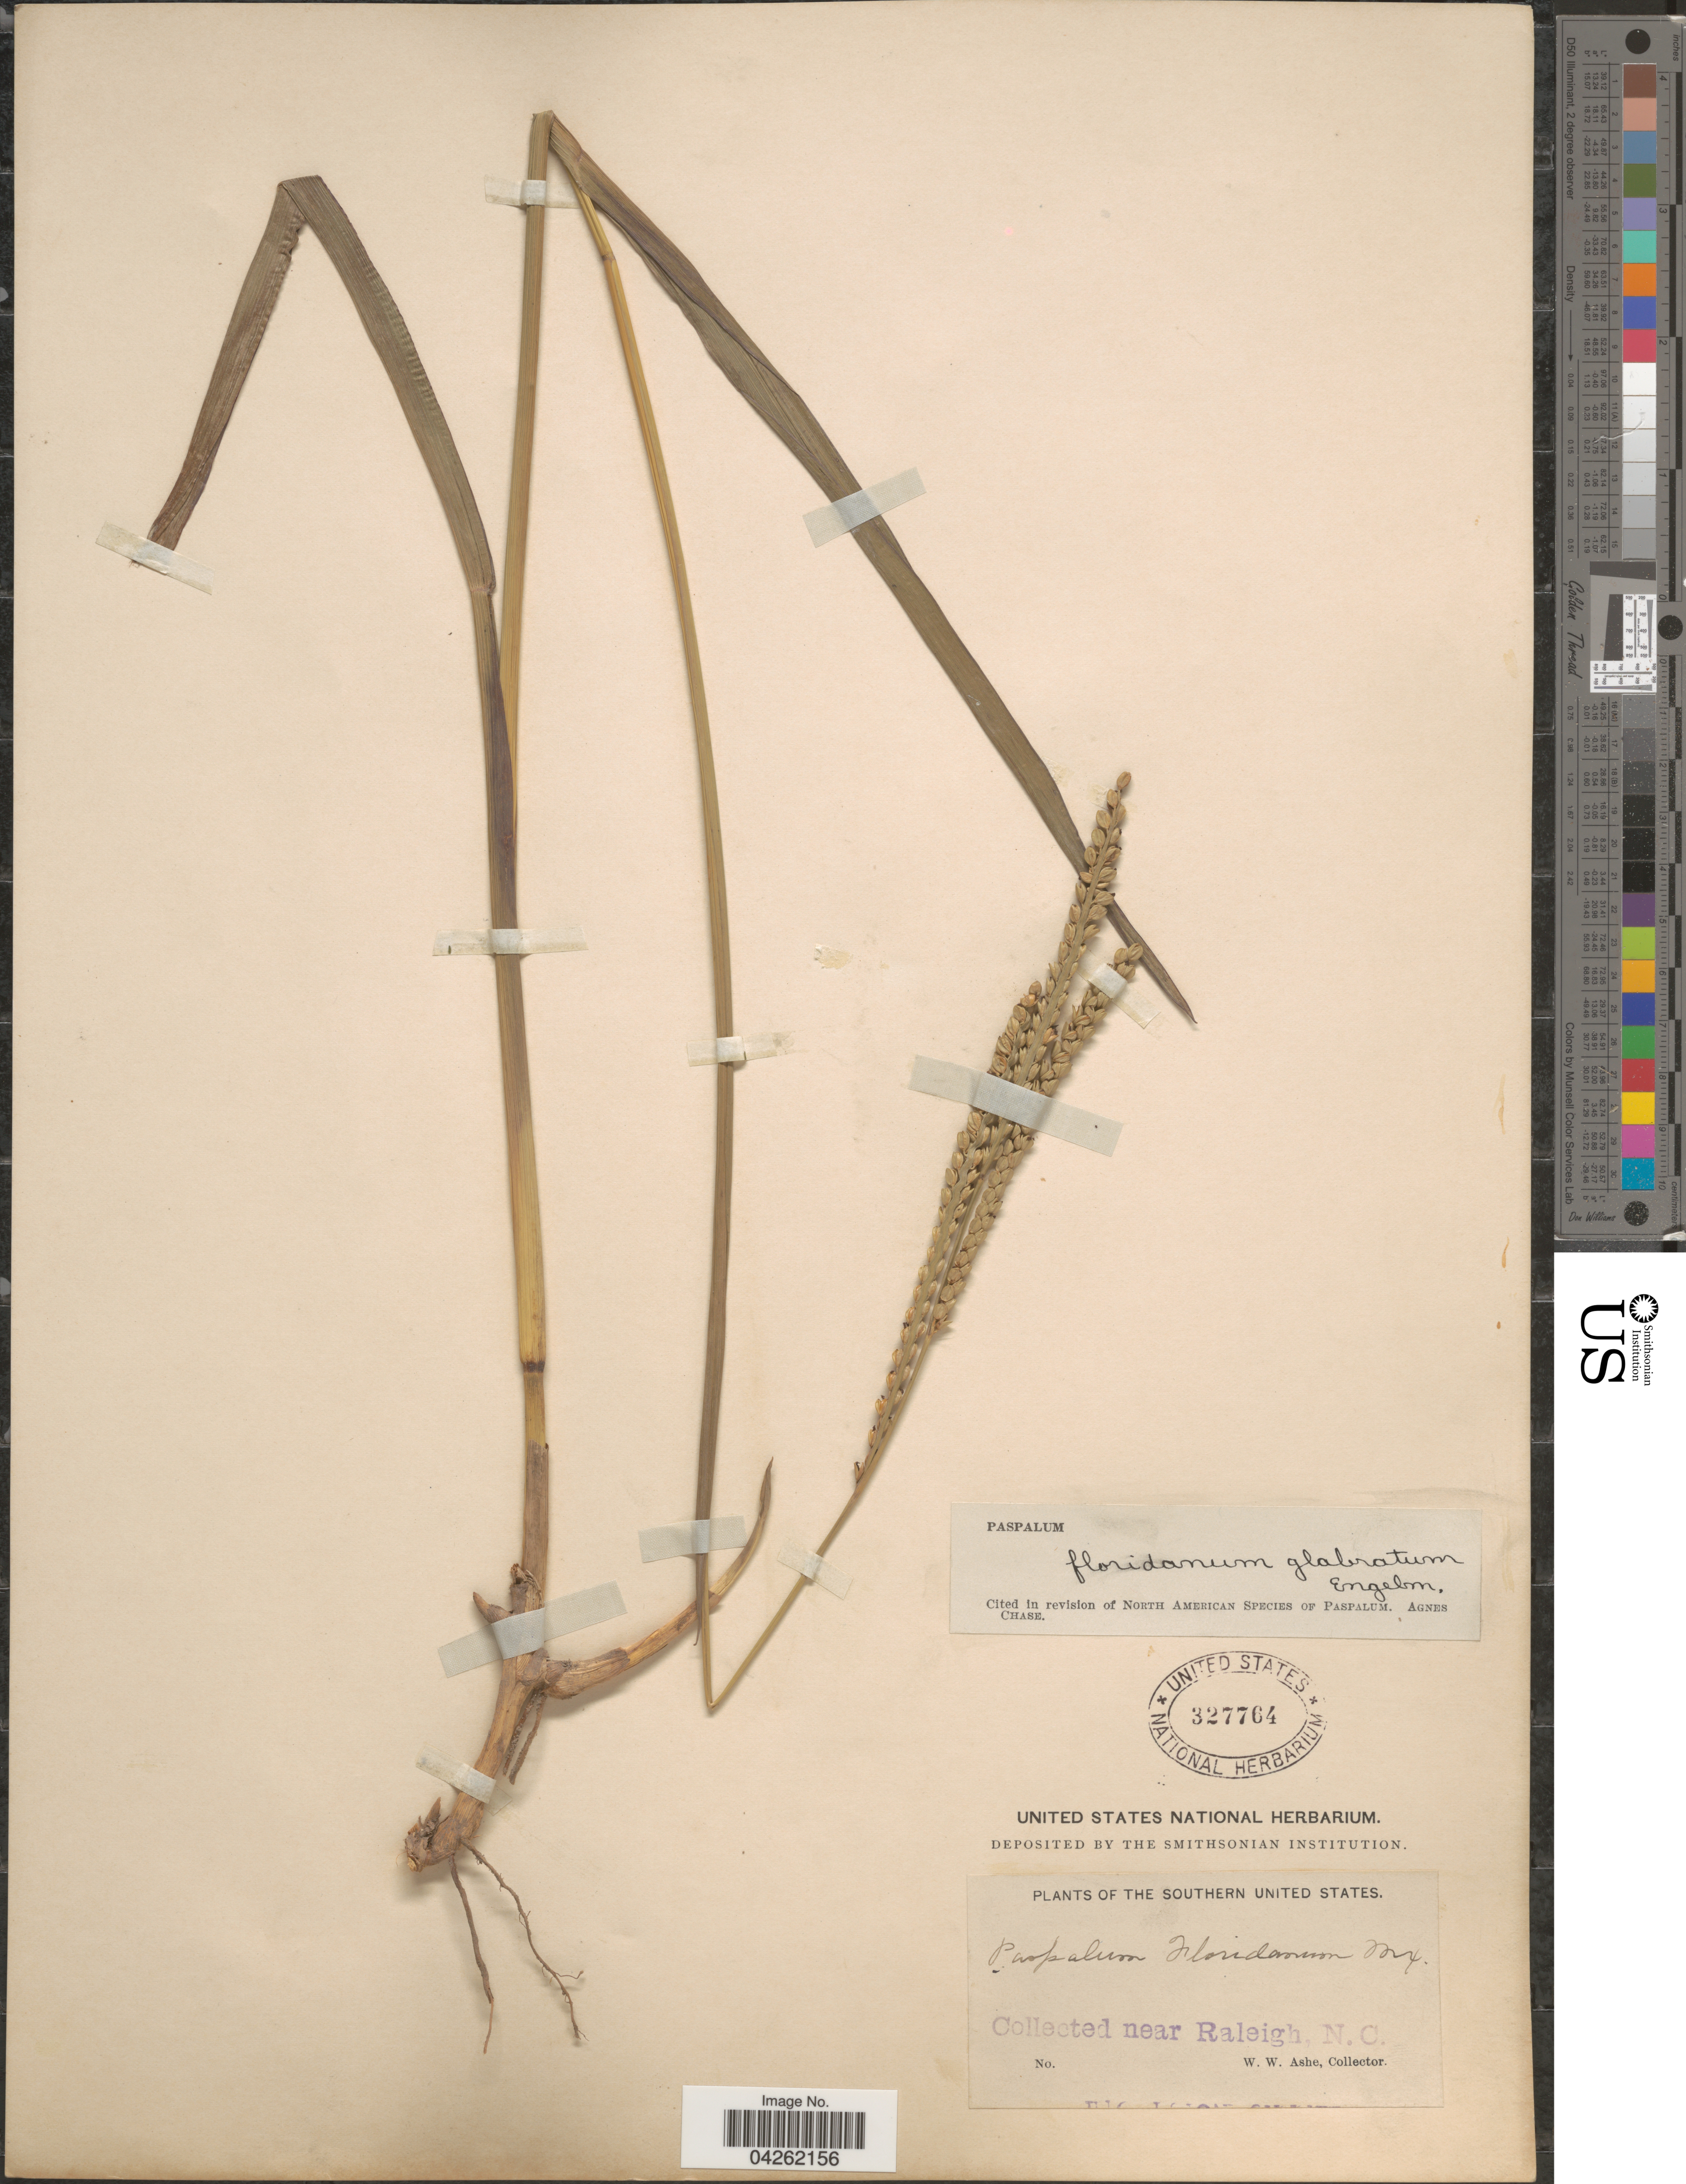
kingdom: Plantae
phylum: Tracheophyta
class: Liliopsida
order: Poales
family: Poaceae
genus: Paspalum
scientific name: Paspalum floridanum var. glabratum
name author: Engelm. ex Vasey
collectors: W. W. Ashe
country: United States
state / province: North Carolina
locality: The Southern United States. Near Raleigh.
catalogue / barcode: US 327764